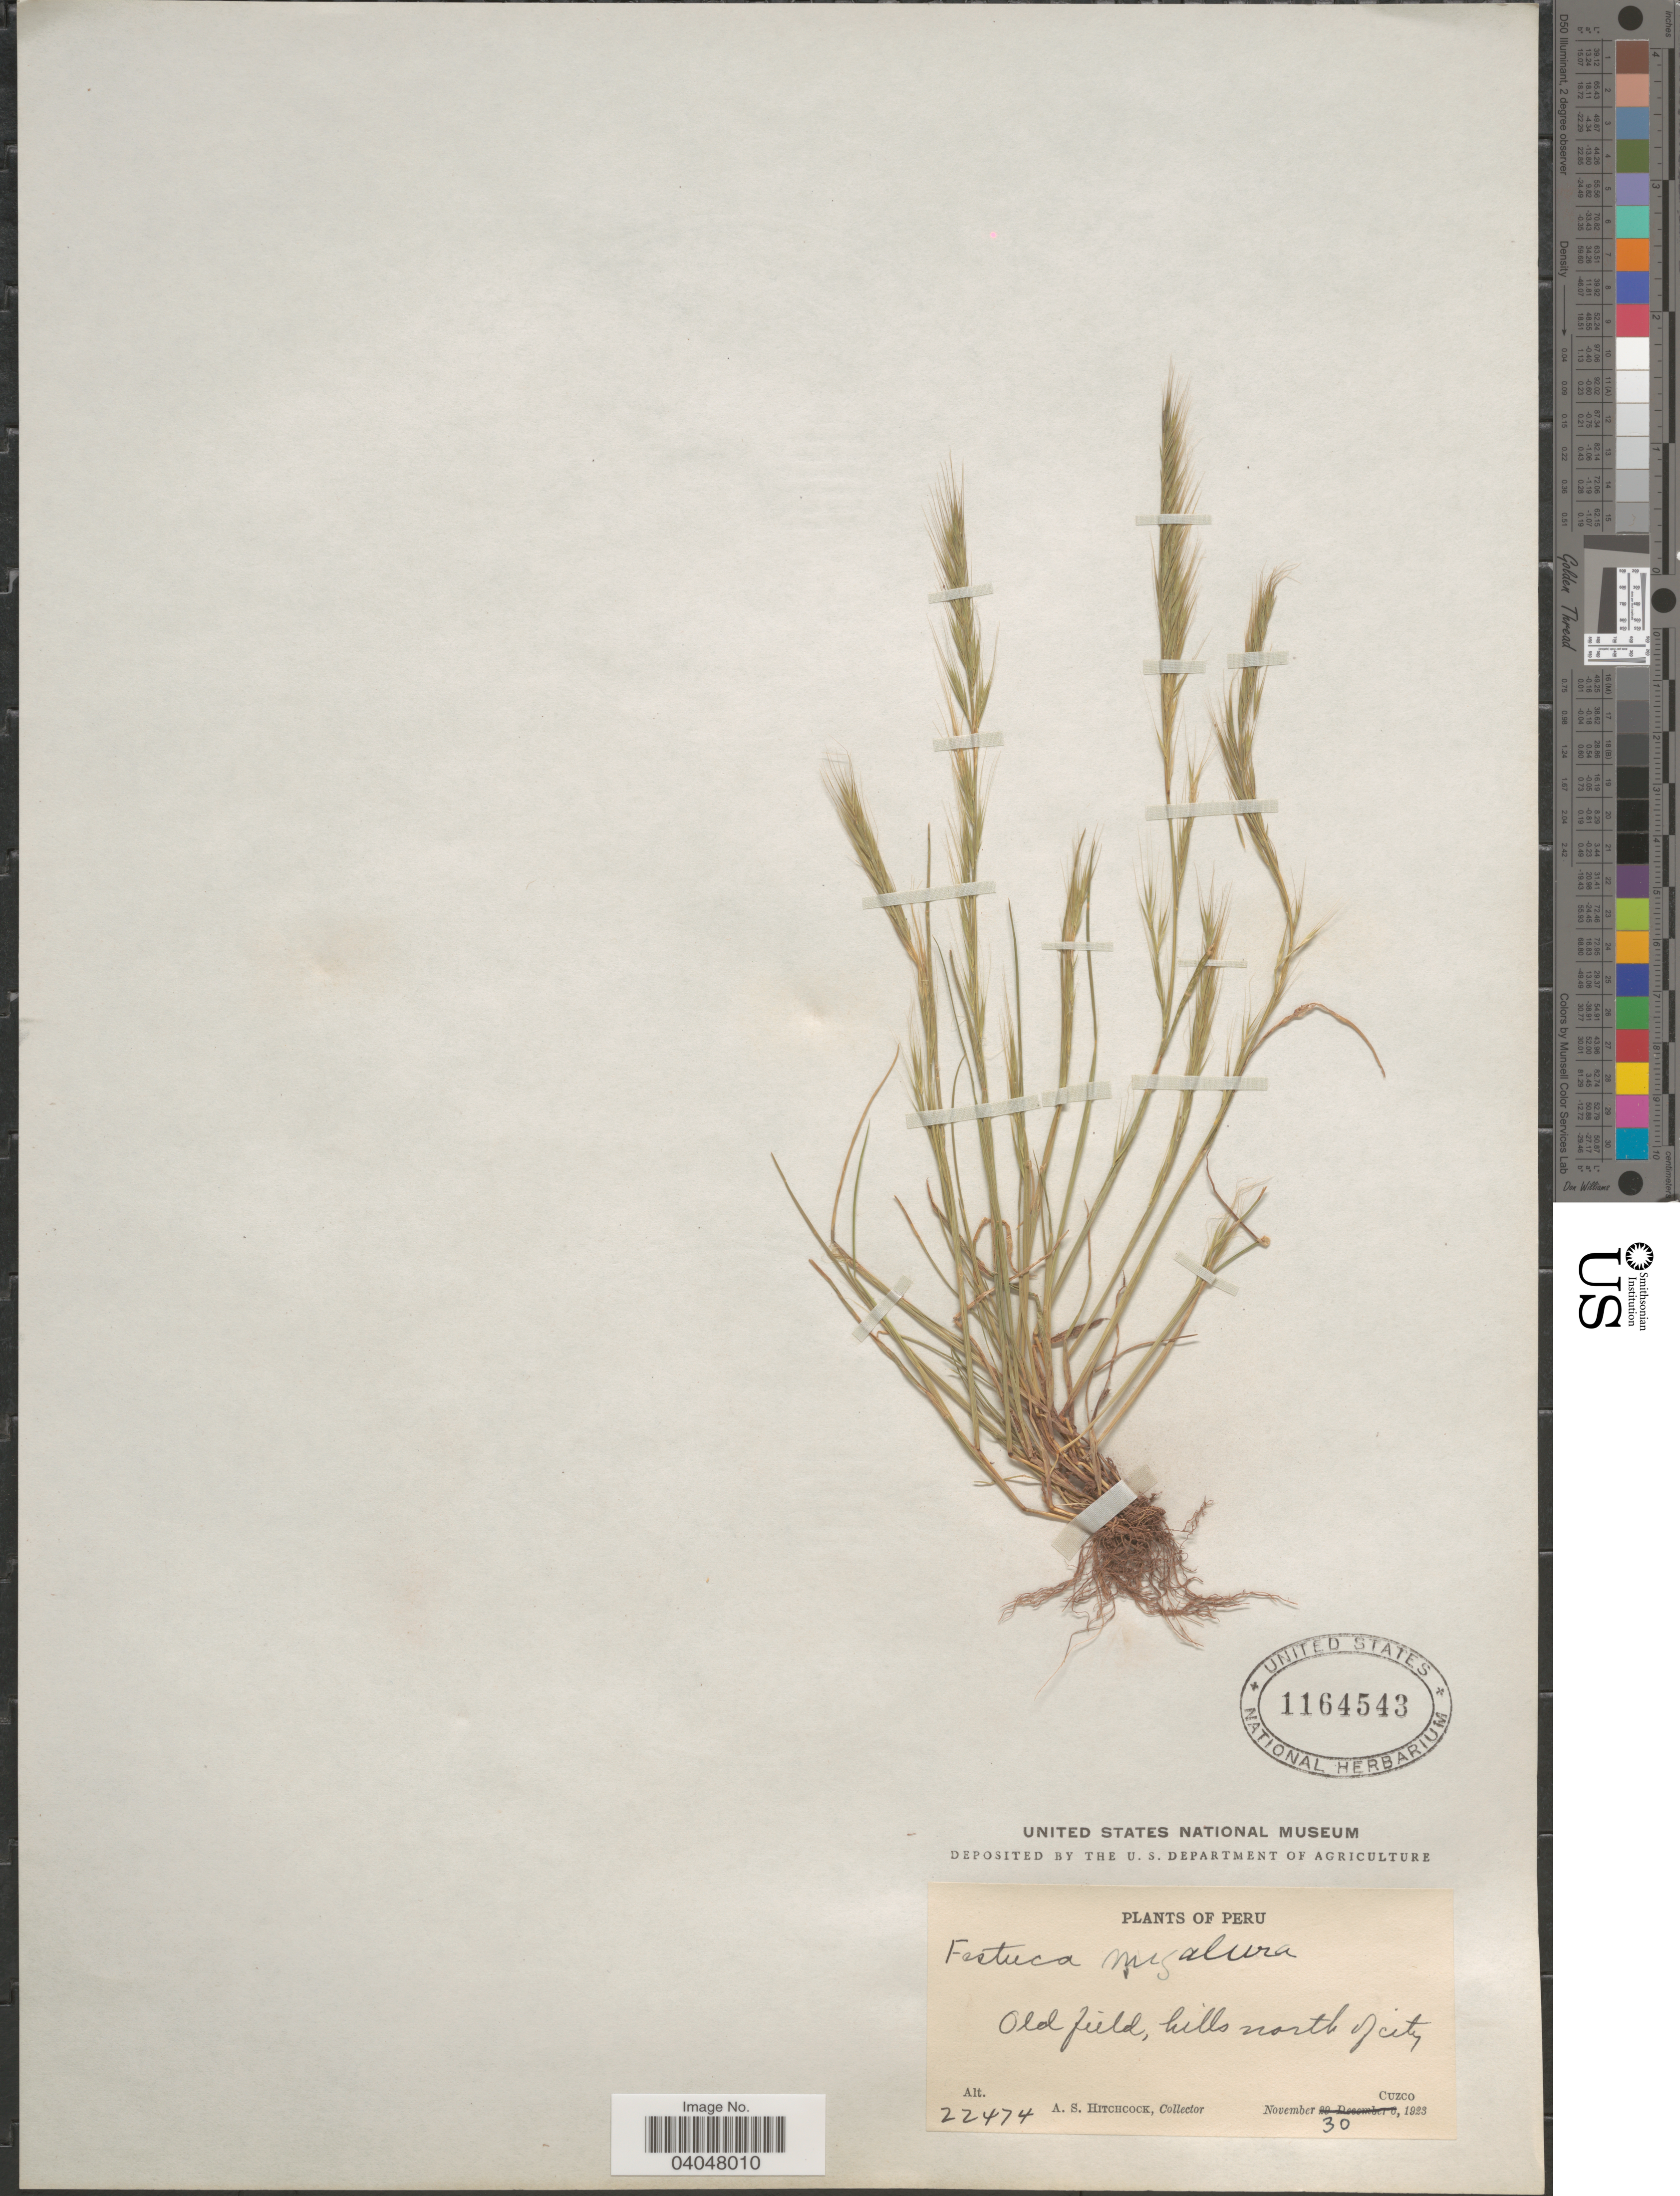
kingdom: Plantae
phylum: Tracheophyta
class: Liliopsida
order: Poales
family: Poaceae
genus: Festuca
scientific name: Festuca megalura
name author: Nutt.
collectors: A. S. Hitchcock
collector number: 22474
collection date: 1923-11-30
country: Peru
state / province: Cusco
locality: Old field, hills north of city. Cuzco.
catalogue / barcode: US 1164543